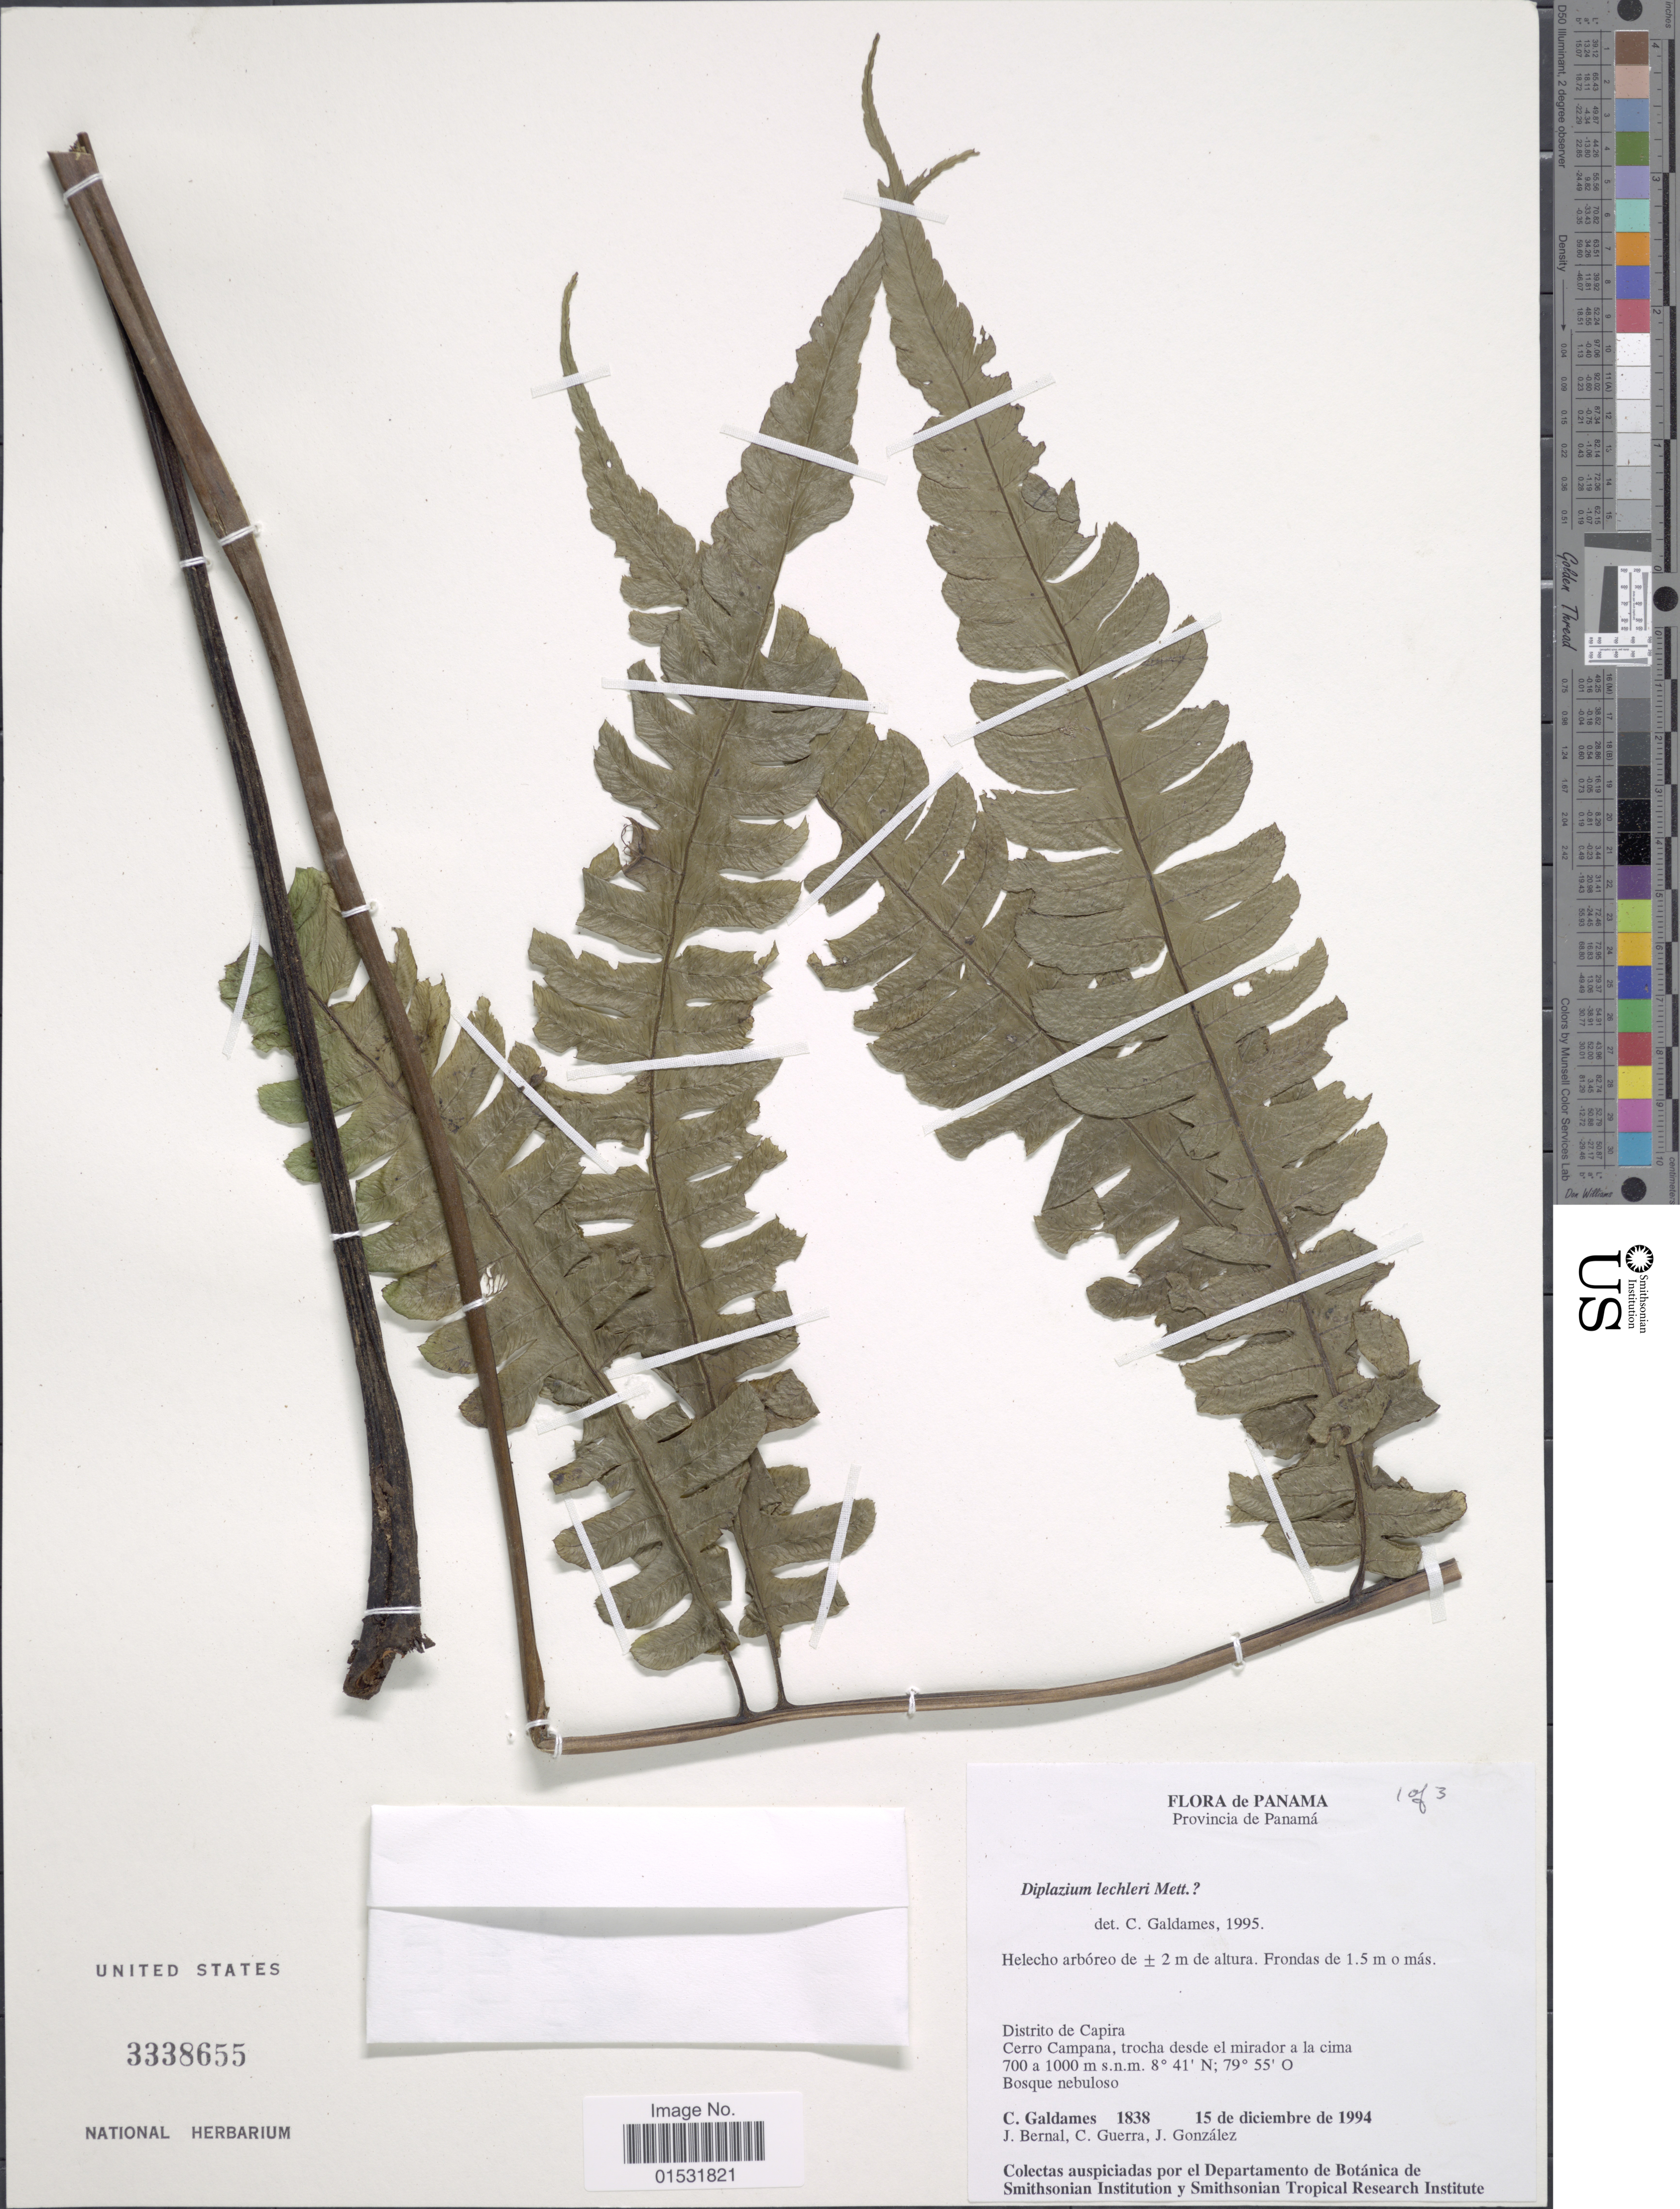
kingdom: Plantae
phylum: Tracheophyta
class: Polypodiopsida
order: Polypodiales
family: Athyriaceae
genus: Diplazium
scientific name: Diplazium lindbergii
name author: (Mett.) Christ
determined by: Reis, A.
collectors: C. Galdames, J. Bernal, C. Guerra & J. González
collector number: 1838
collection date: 1994-12-15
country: Panama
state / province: Panamá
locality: Distrito de Capira. Cerro Campana, trocha desde el mirador a la cima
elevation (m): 700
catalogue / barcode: US 3338655